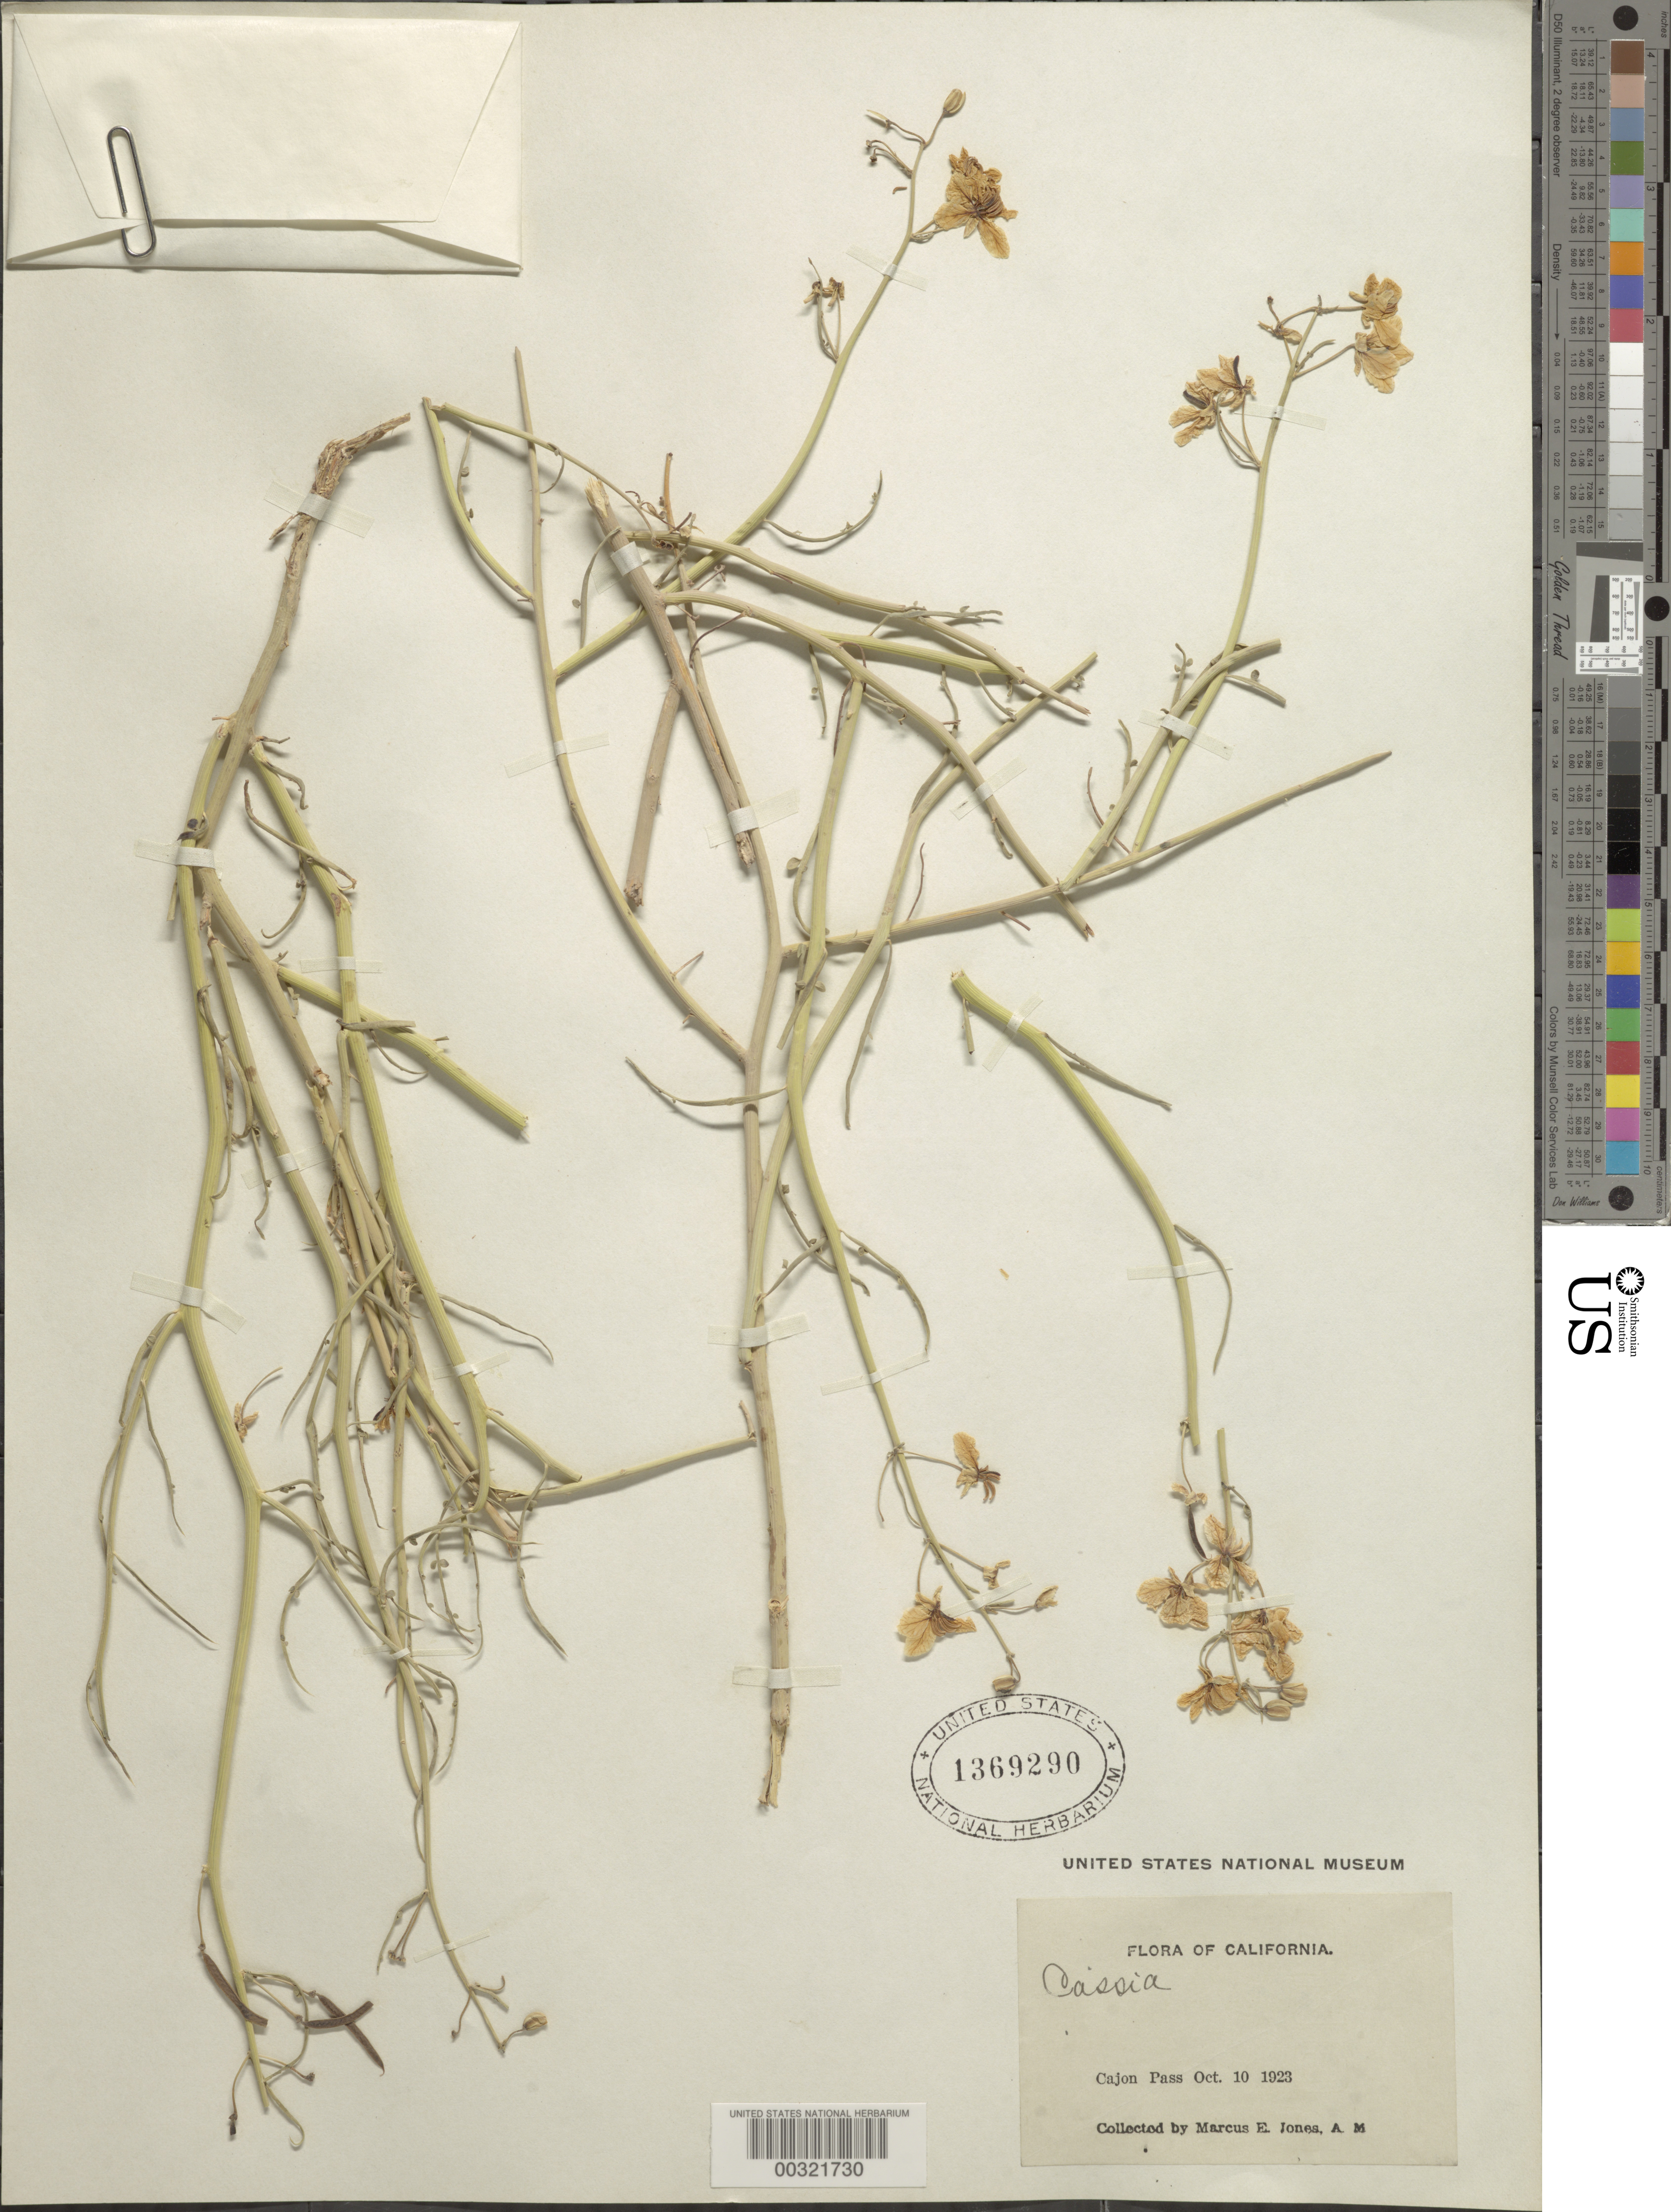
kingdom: Plantae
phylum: Tracheophyta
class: Magnoliopsida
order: Fabales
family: Fabaceae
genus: Senna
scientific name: Senna armata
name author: (S. Watson) H.S. Irwin & Barneby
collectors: M. E. Jones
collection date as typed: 10 Oct 1923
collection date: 1923-10-10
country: United States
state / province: California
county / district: San Bernardino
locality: Cajon pass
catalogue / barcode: US 1369290